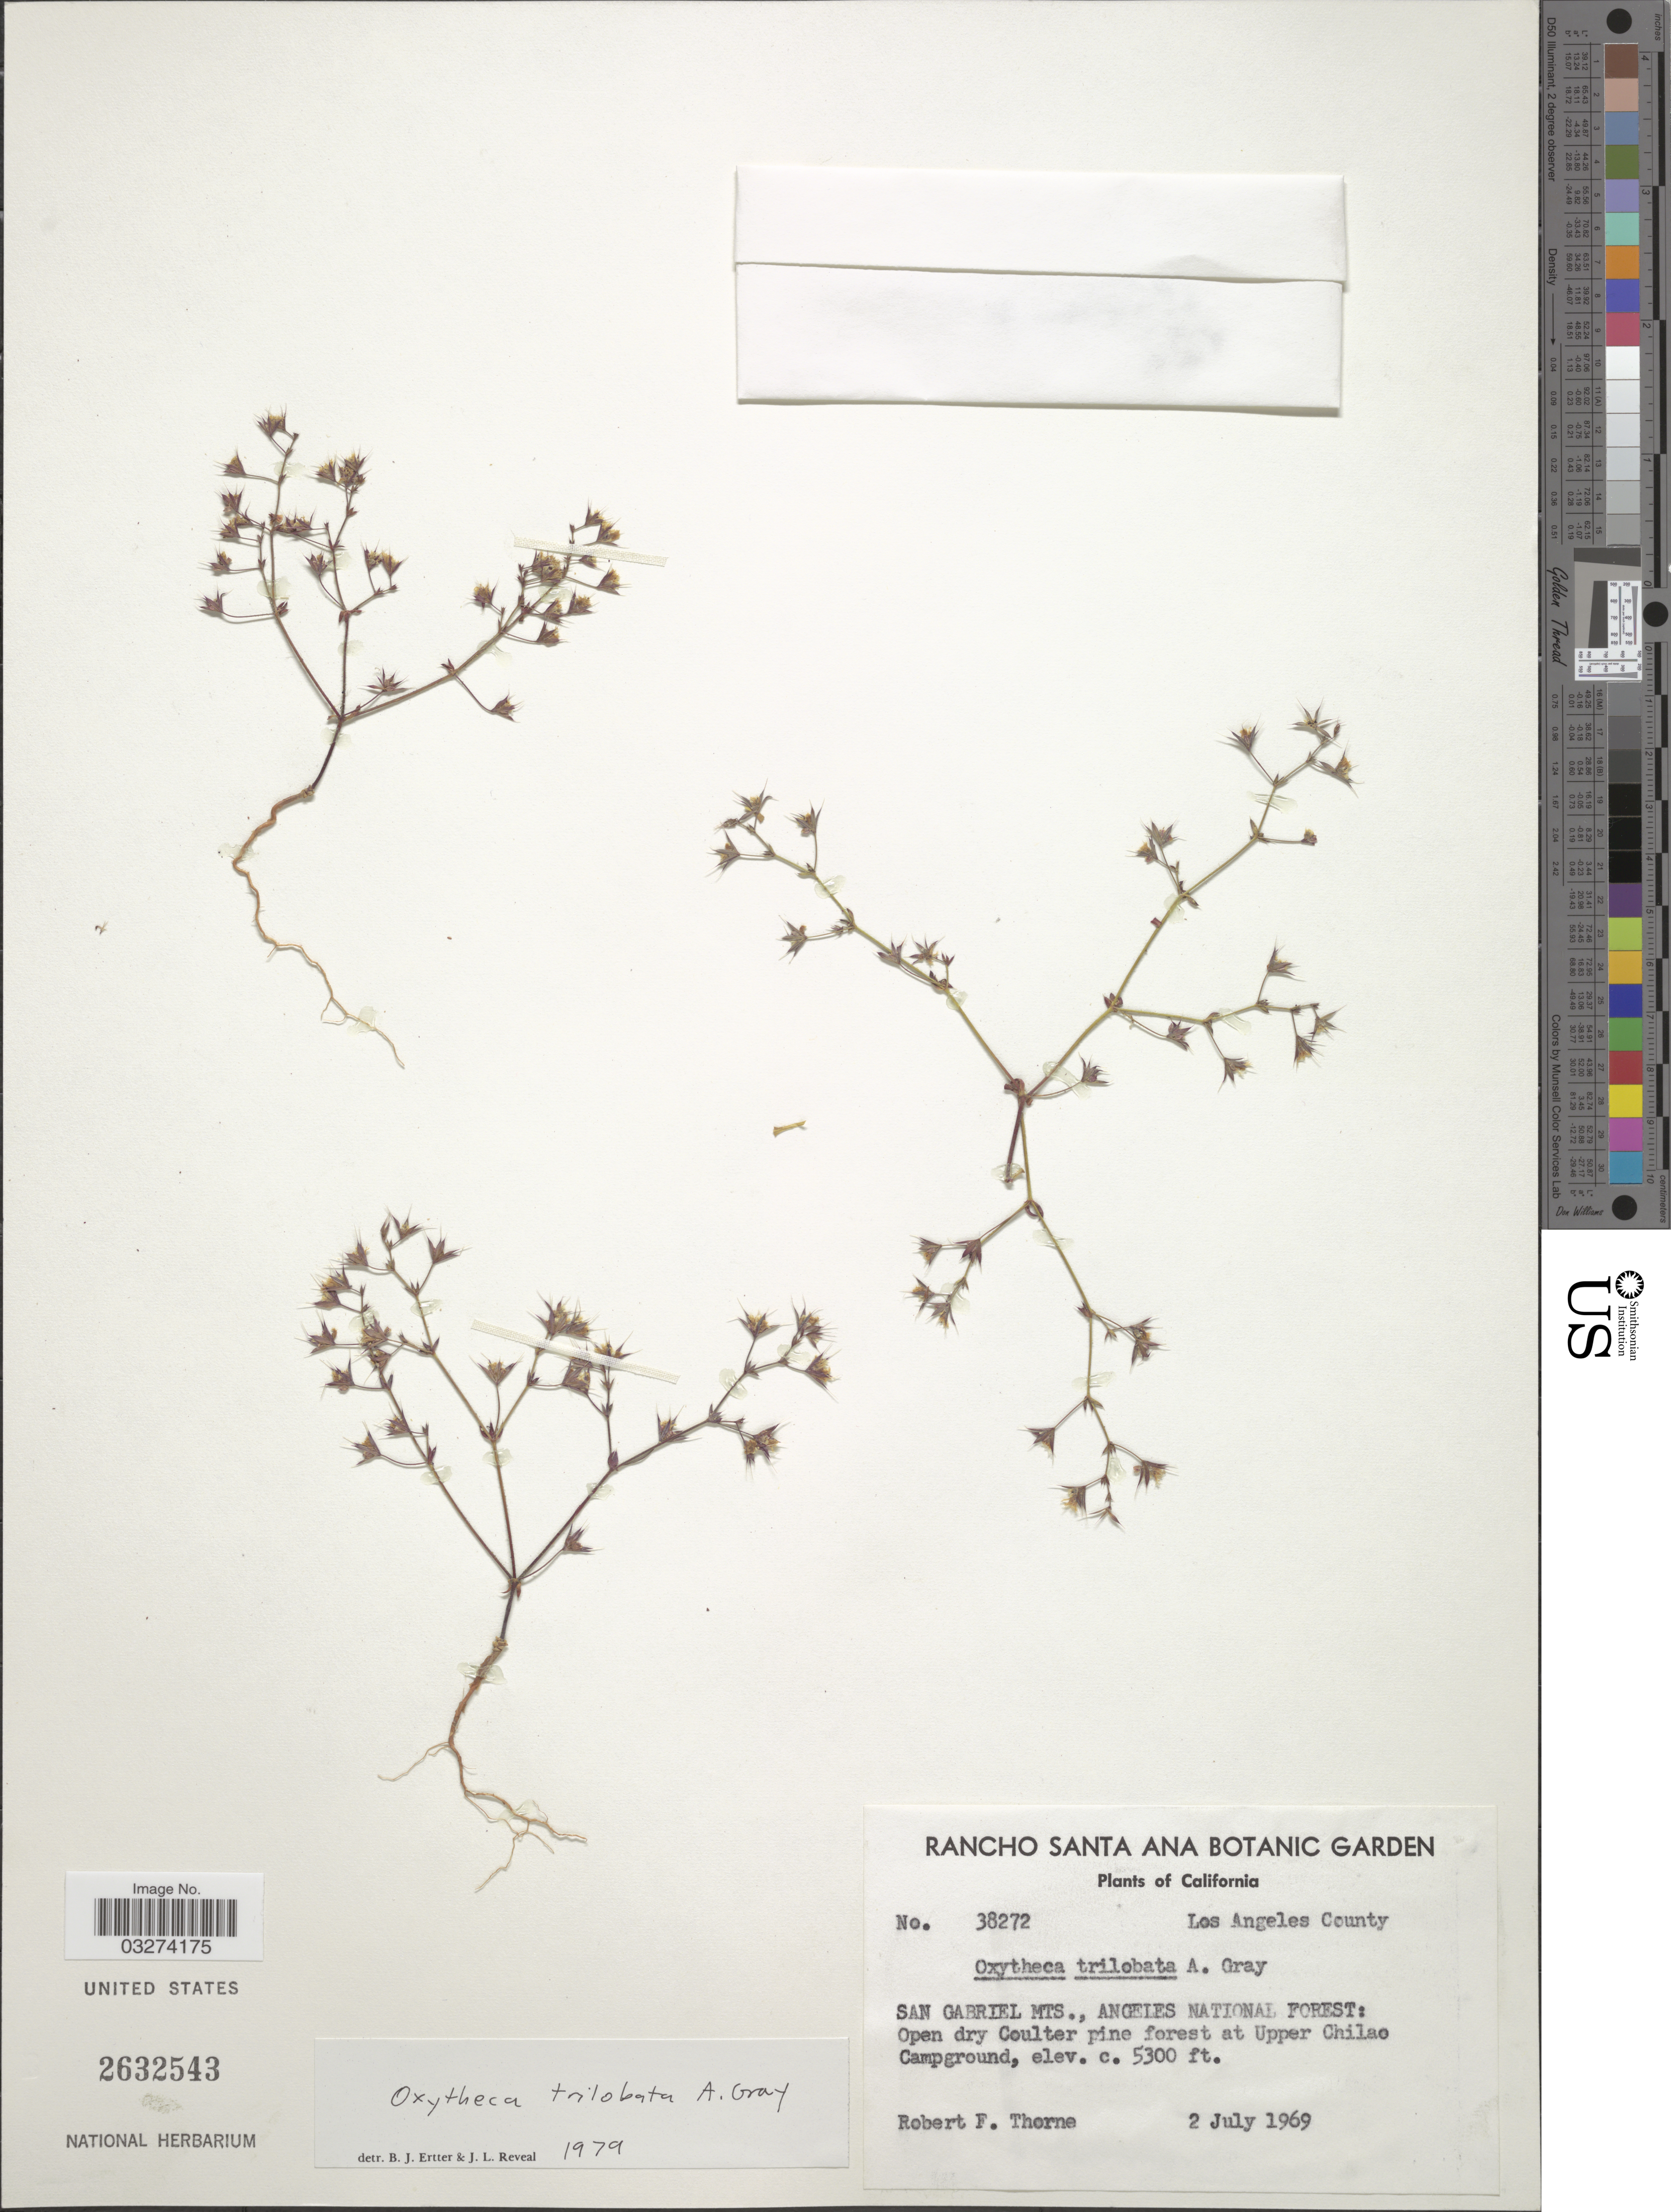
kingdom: Plantae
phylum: Tracheophyta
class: Magnoliopsida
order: Caryophyllales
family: Polygonaceae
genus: Sidotheca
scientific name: Sidotheca trilobata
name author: (A. Gray) Reveal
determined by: Strong, Mark T., (BOT), Smithsonian Institution - National Museum of Natural History (UNITED STATES)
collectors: R. F. Thorne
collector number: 38272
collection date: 1969-07-02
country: United States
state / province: California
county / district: Los Angeles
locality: Los Angeles County. San Gabriel Mts., Angeles National Forest: Open dry Coulter pine forest at Upper Chilao Campground.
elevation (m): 1615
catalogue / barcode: US 2632543